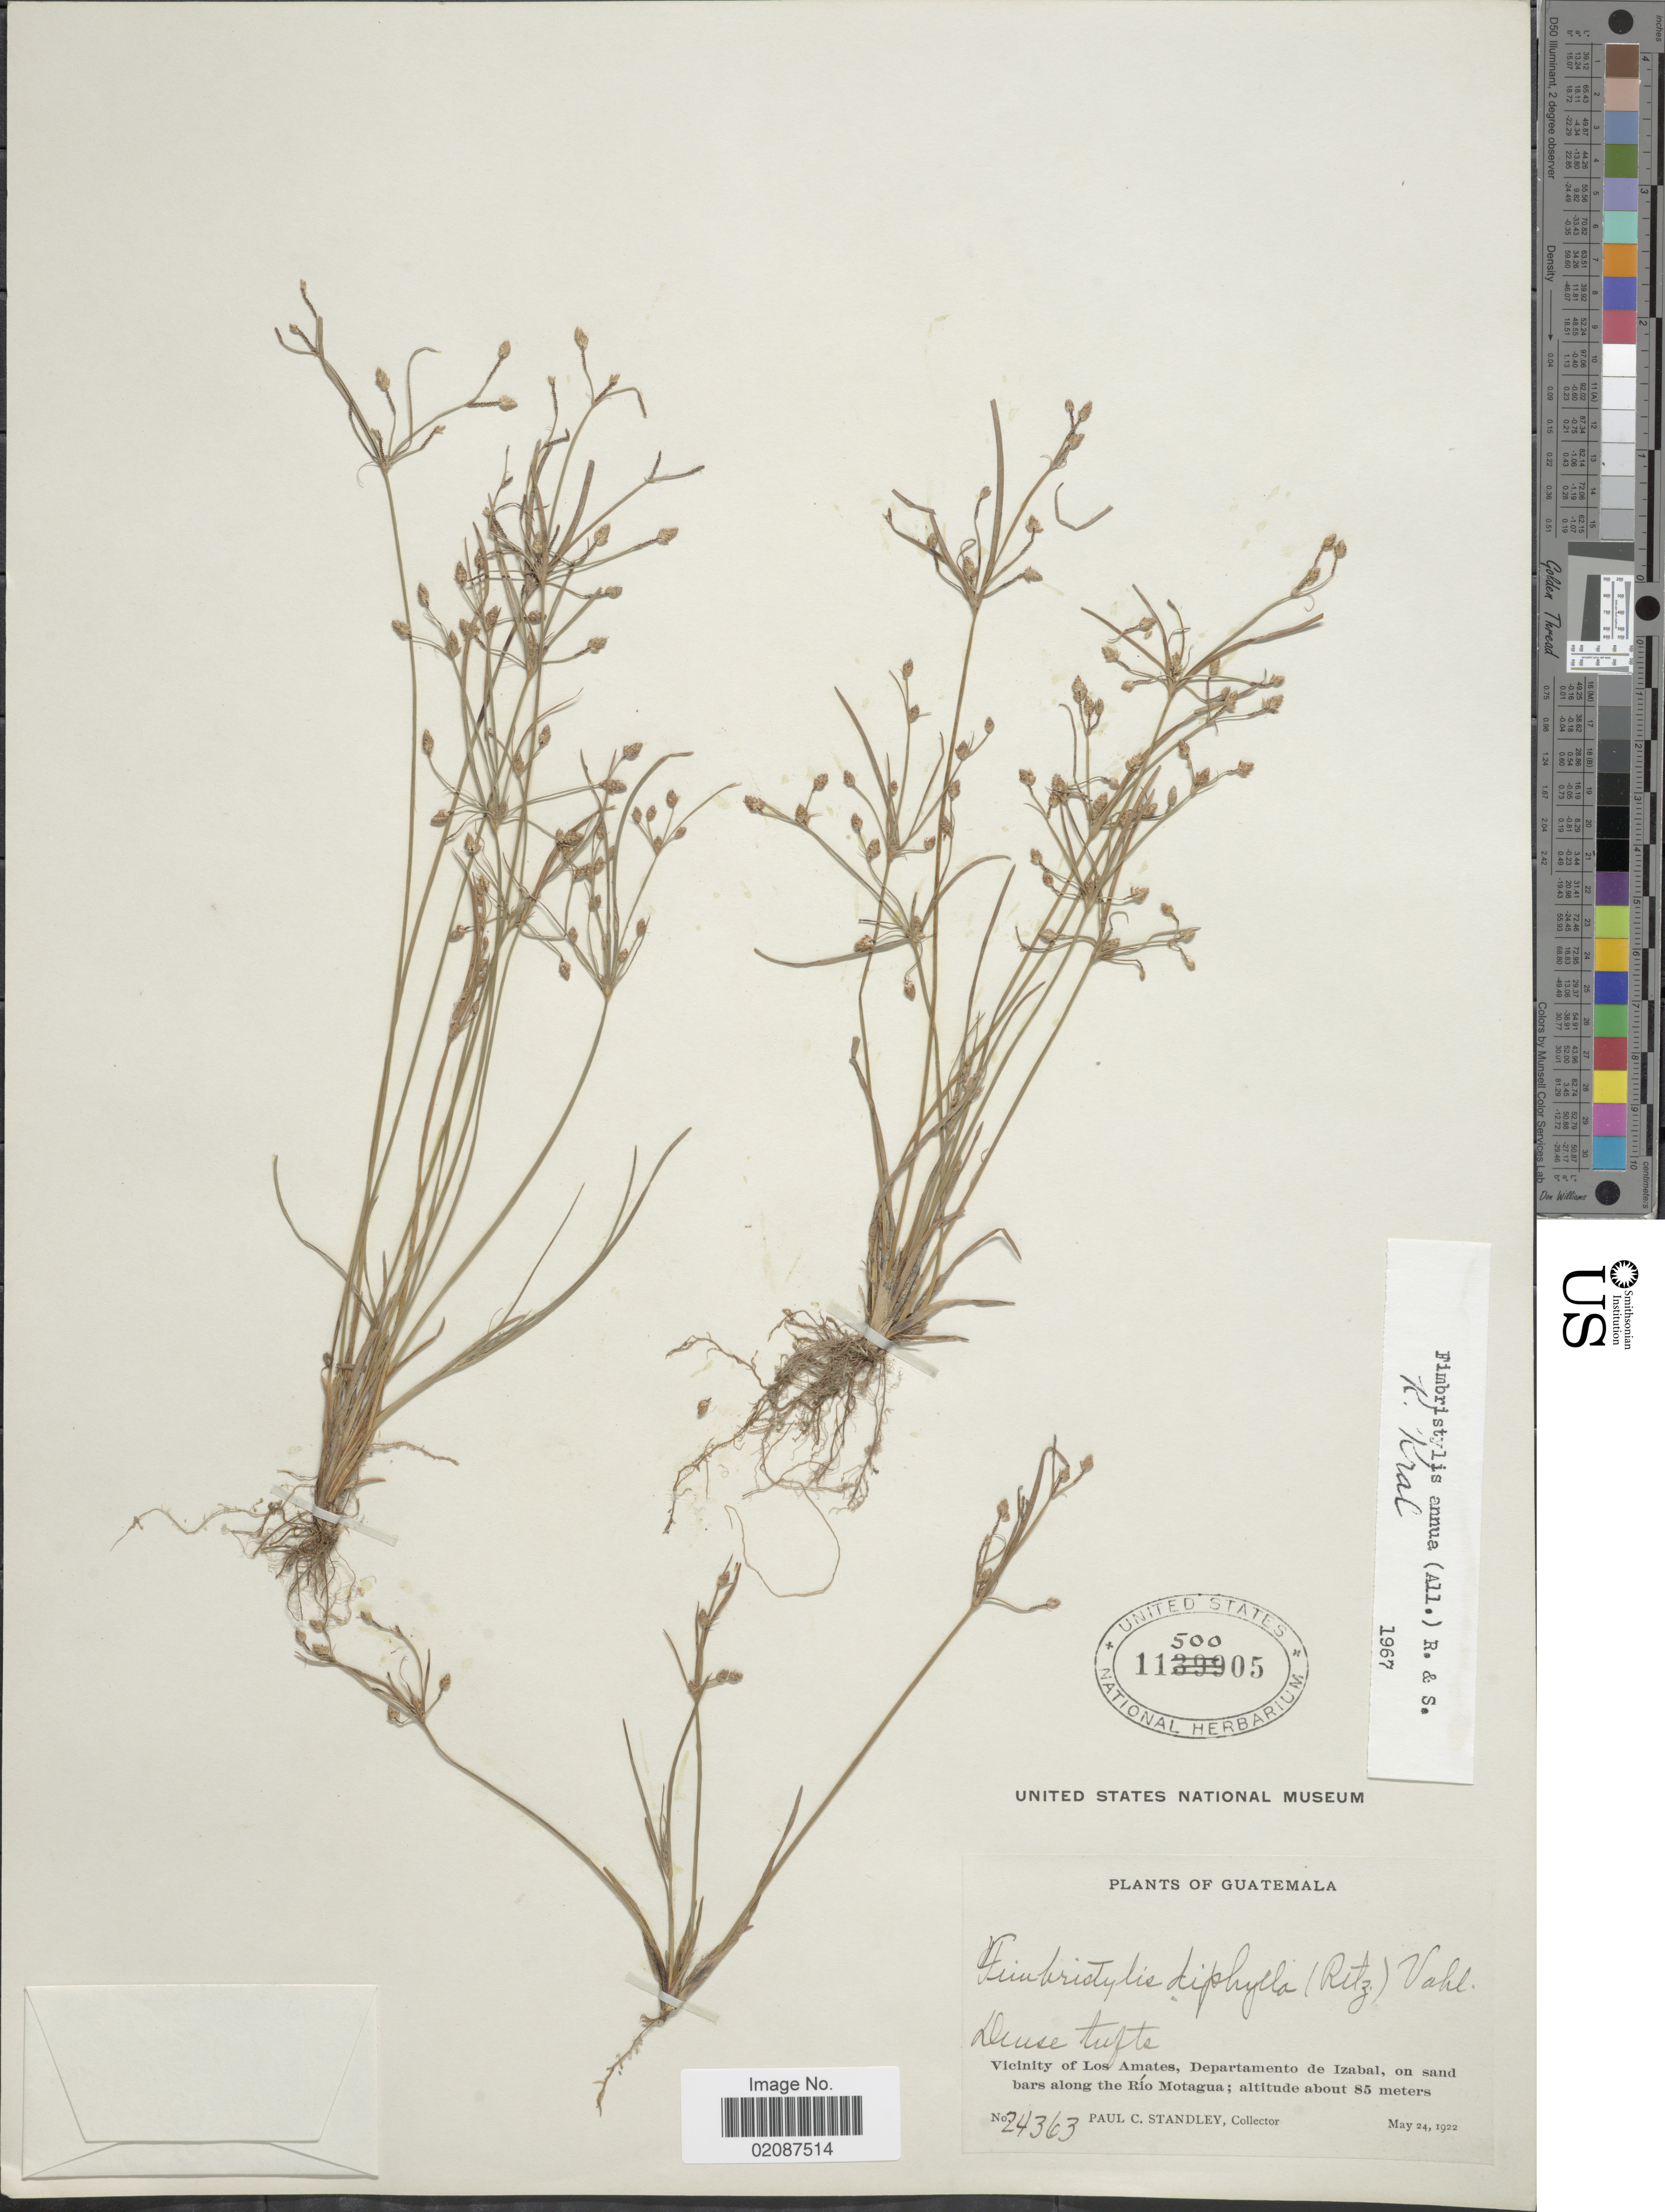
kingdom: Plantae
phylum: Tracheophyta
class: Liliopsida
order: Poales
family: Cyperaceae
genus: Fimbristylis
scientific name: Fimbristylis annua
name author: (All.) Roem. & Schult.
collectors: P. C. Standley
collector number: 24363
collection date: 1922-05-24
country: Guatemala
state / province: Izabal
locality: Vicinity of Los Amatos, Departamento de Izabal, on sand bars along the Rio Motagua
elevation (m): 85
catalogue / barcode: US 1150005